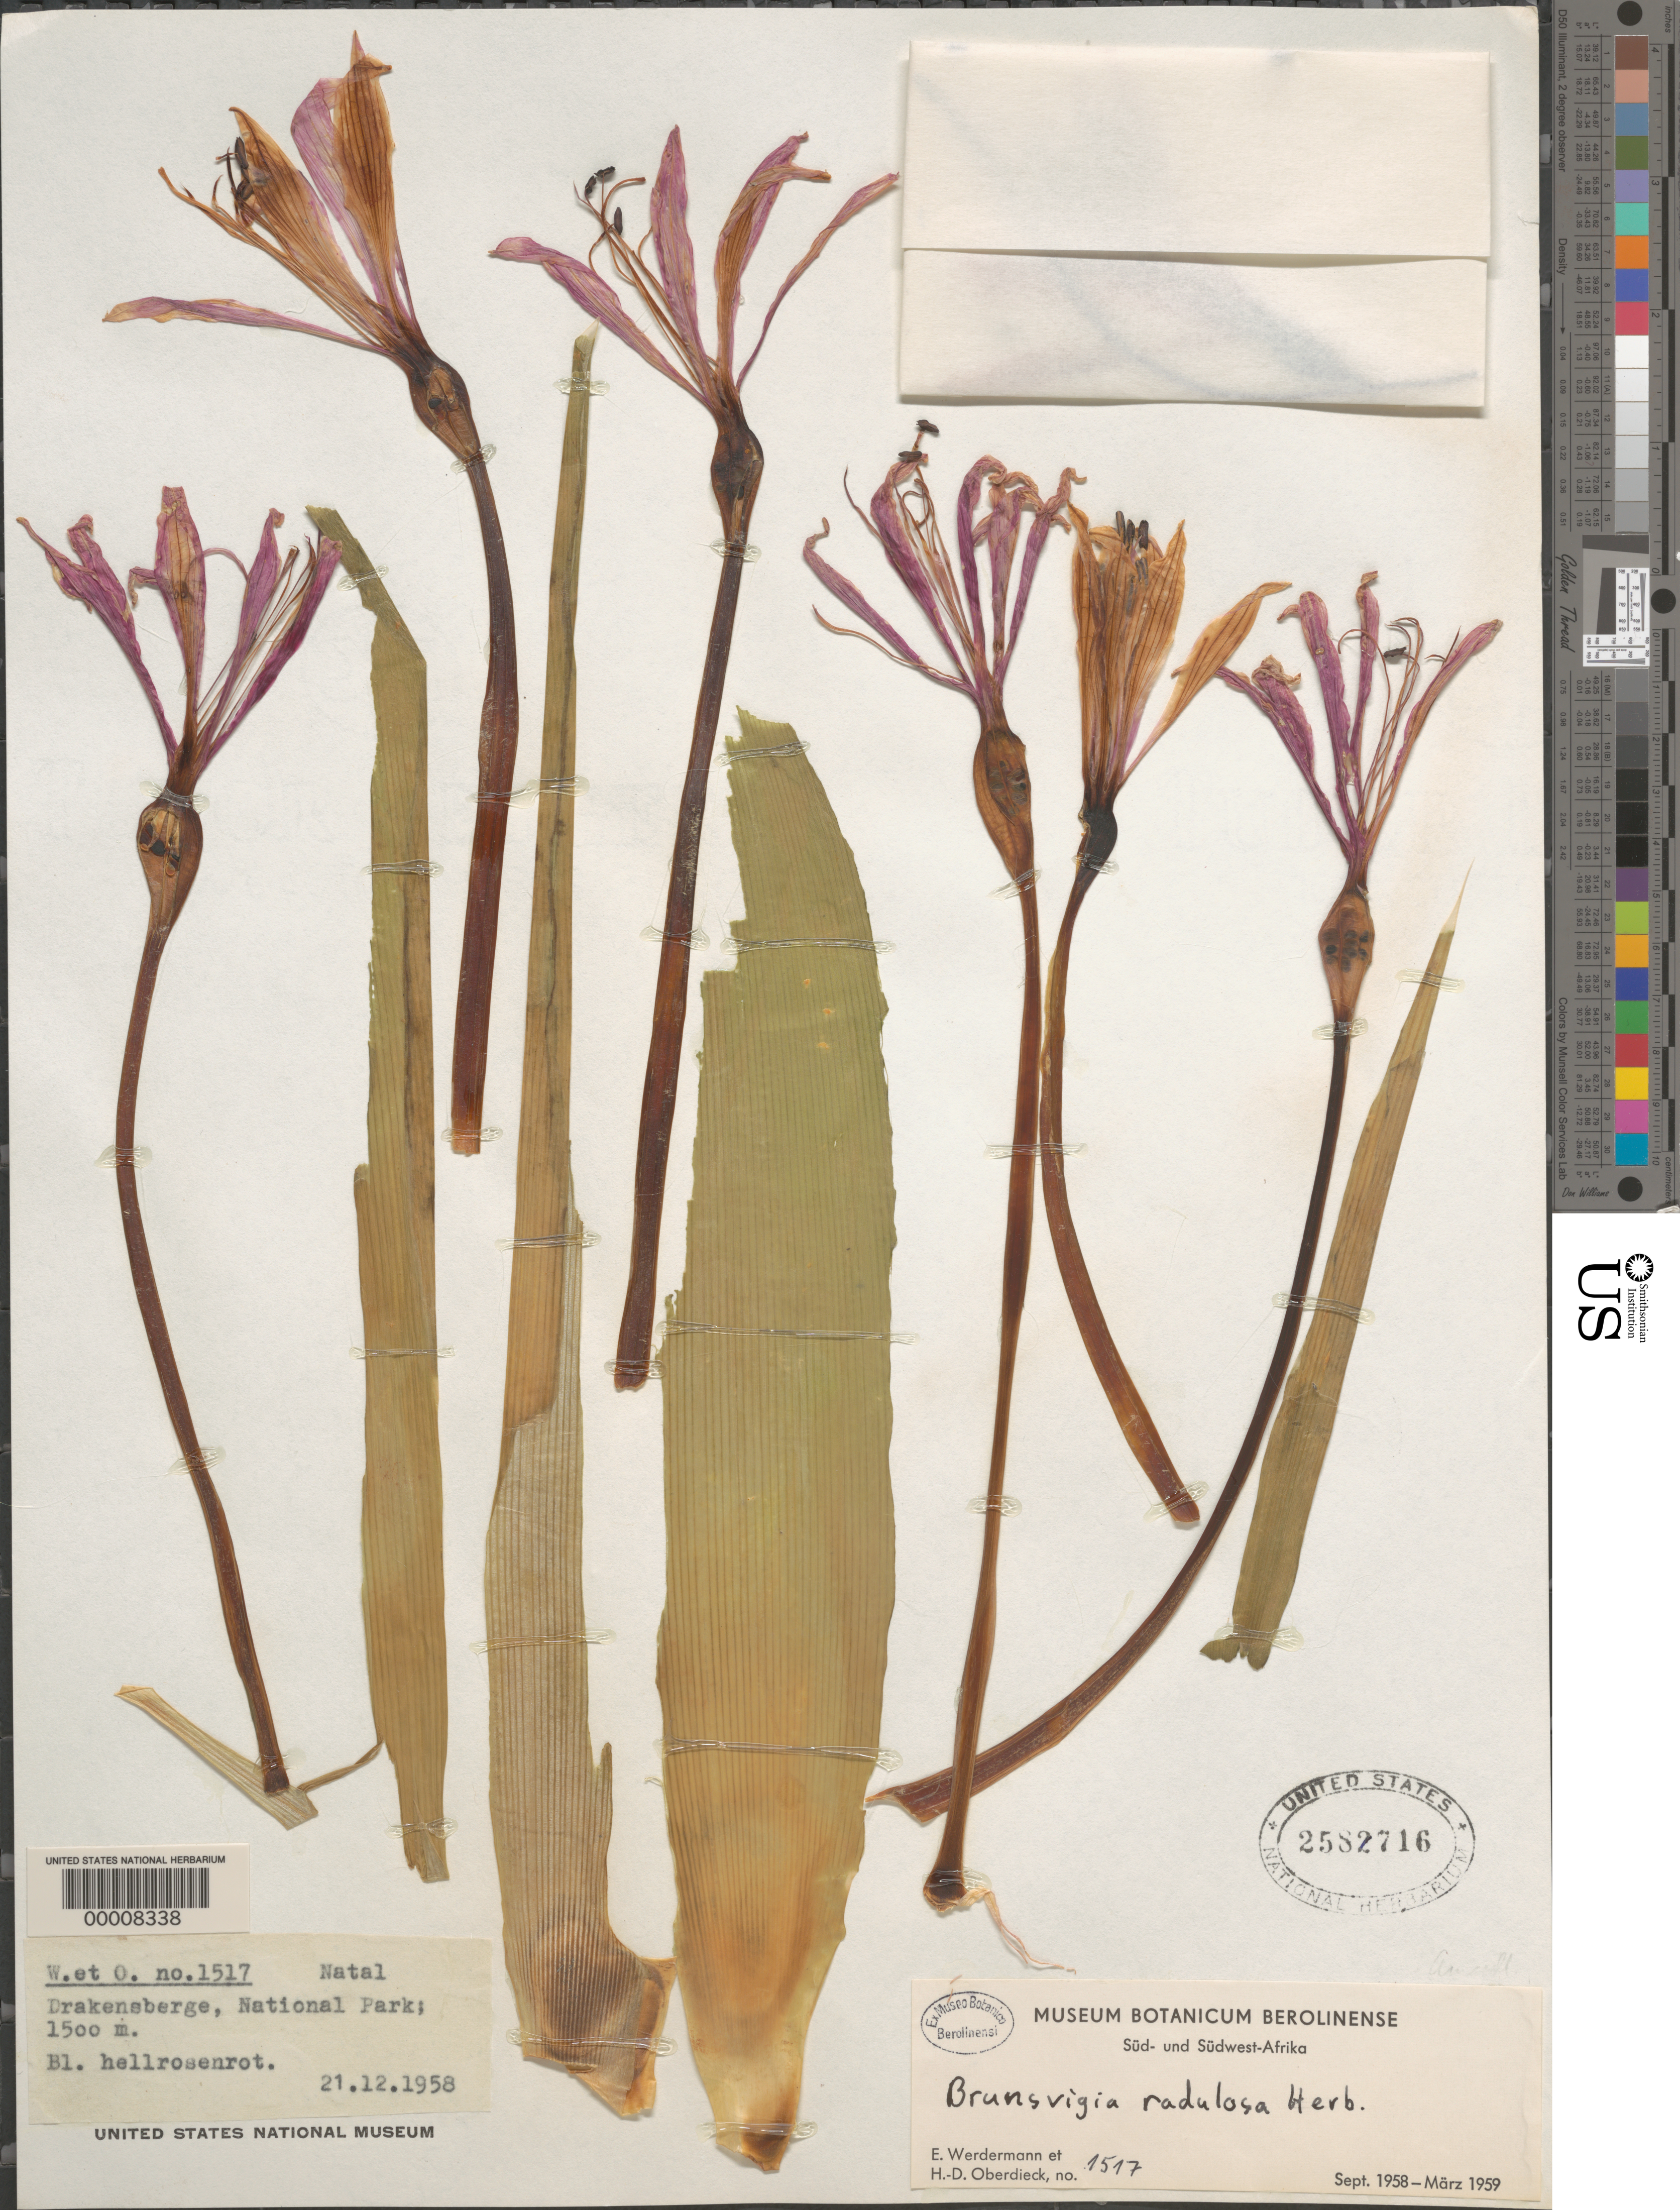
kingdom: Plantae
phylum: Tracheophyta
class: Liliopsida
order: Asparagales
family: Amaryllidaceae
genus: Brunsvigia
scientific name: Brunsvigia radulosa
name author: Herb.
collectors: E. Werdermann & H. Oberdieck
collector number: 1517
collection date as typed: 21 Dec 1958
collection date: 1958-12-21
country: South Africa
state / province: KwaZulu-Natal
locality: Drakensberge national park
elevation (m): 1500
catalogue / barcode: US 2582716